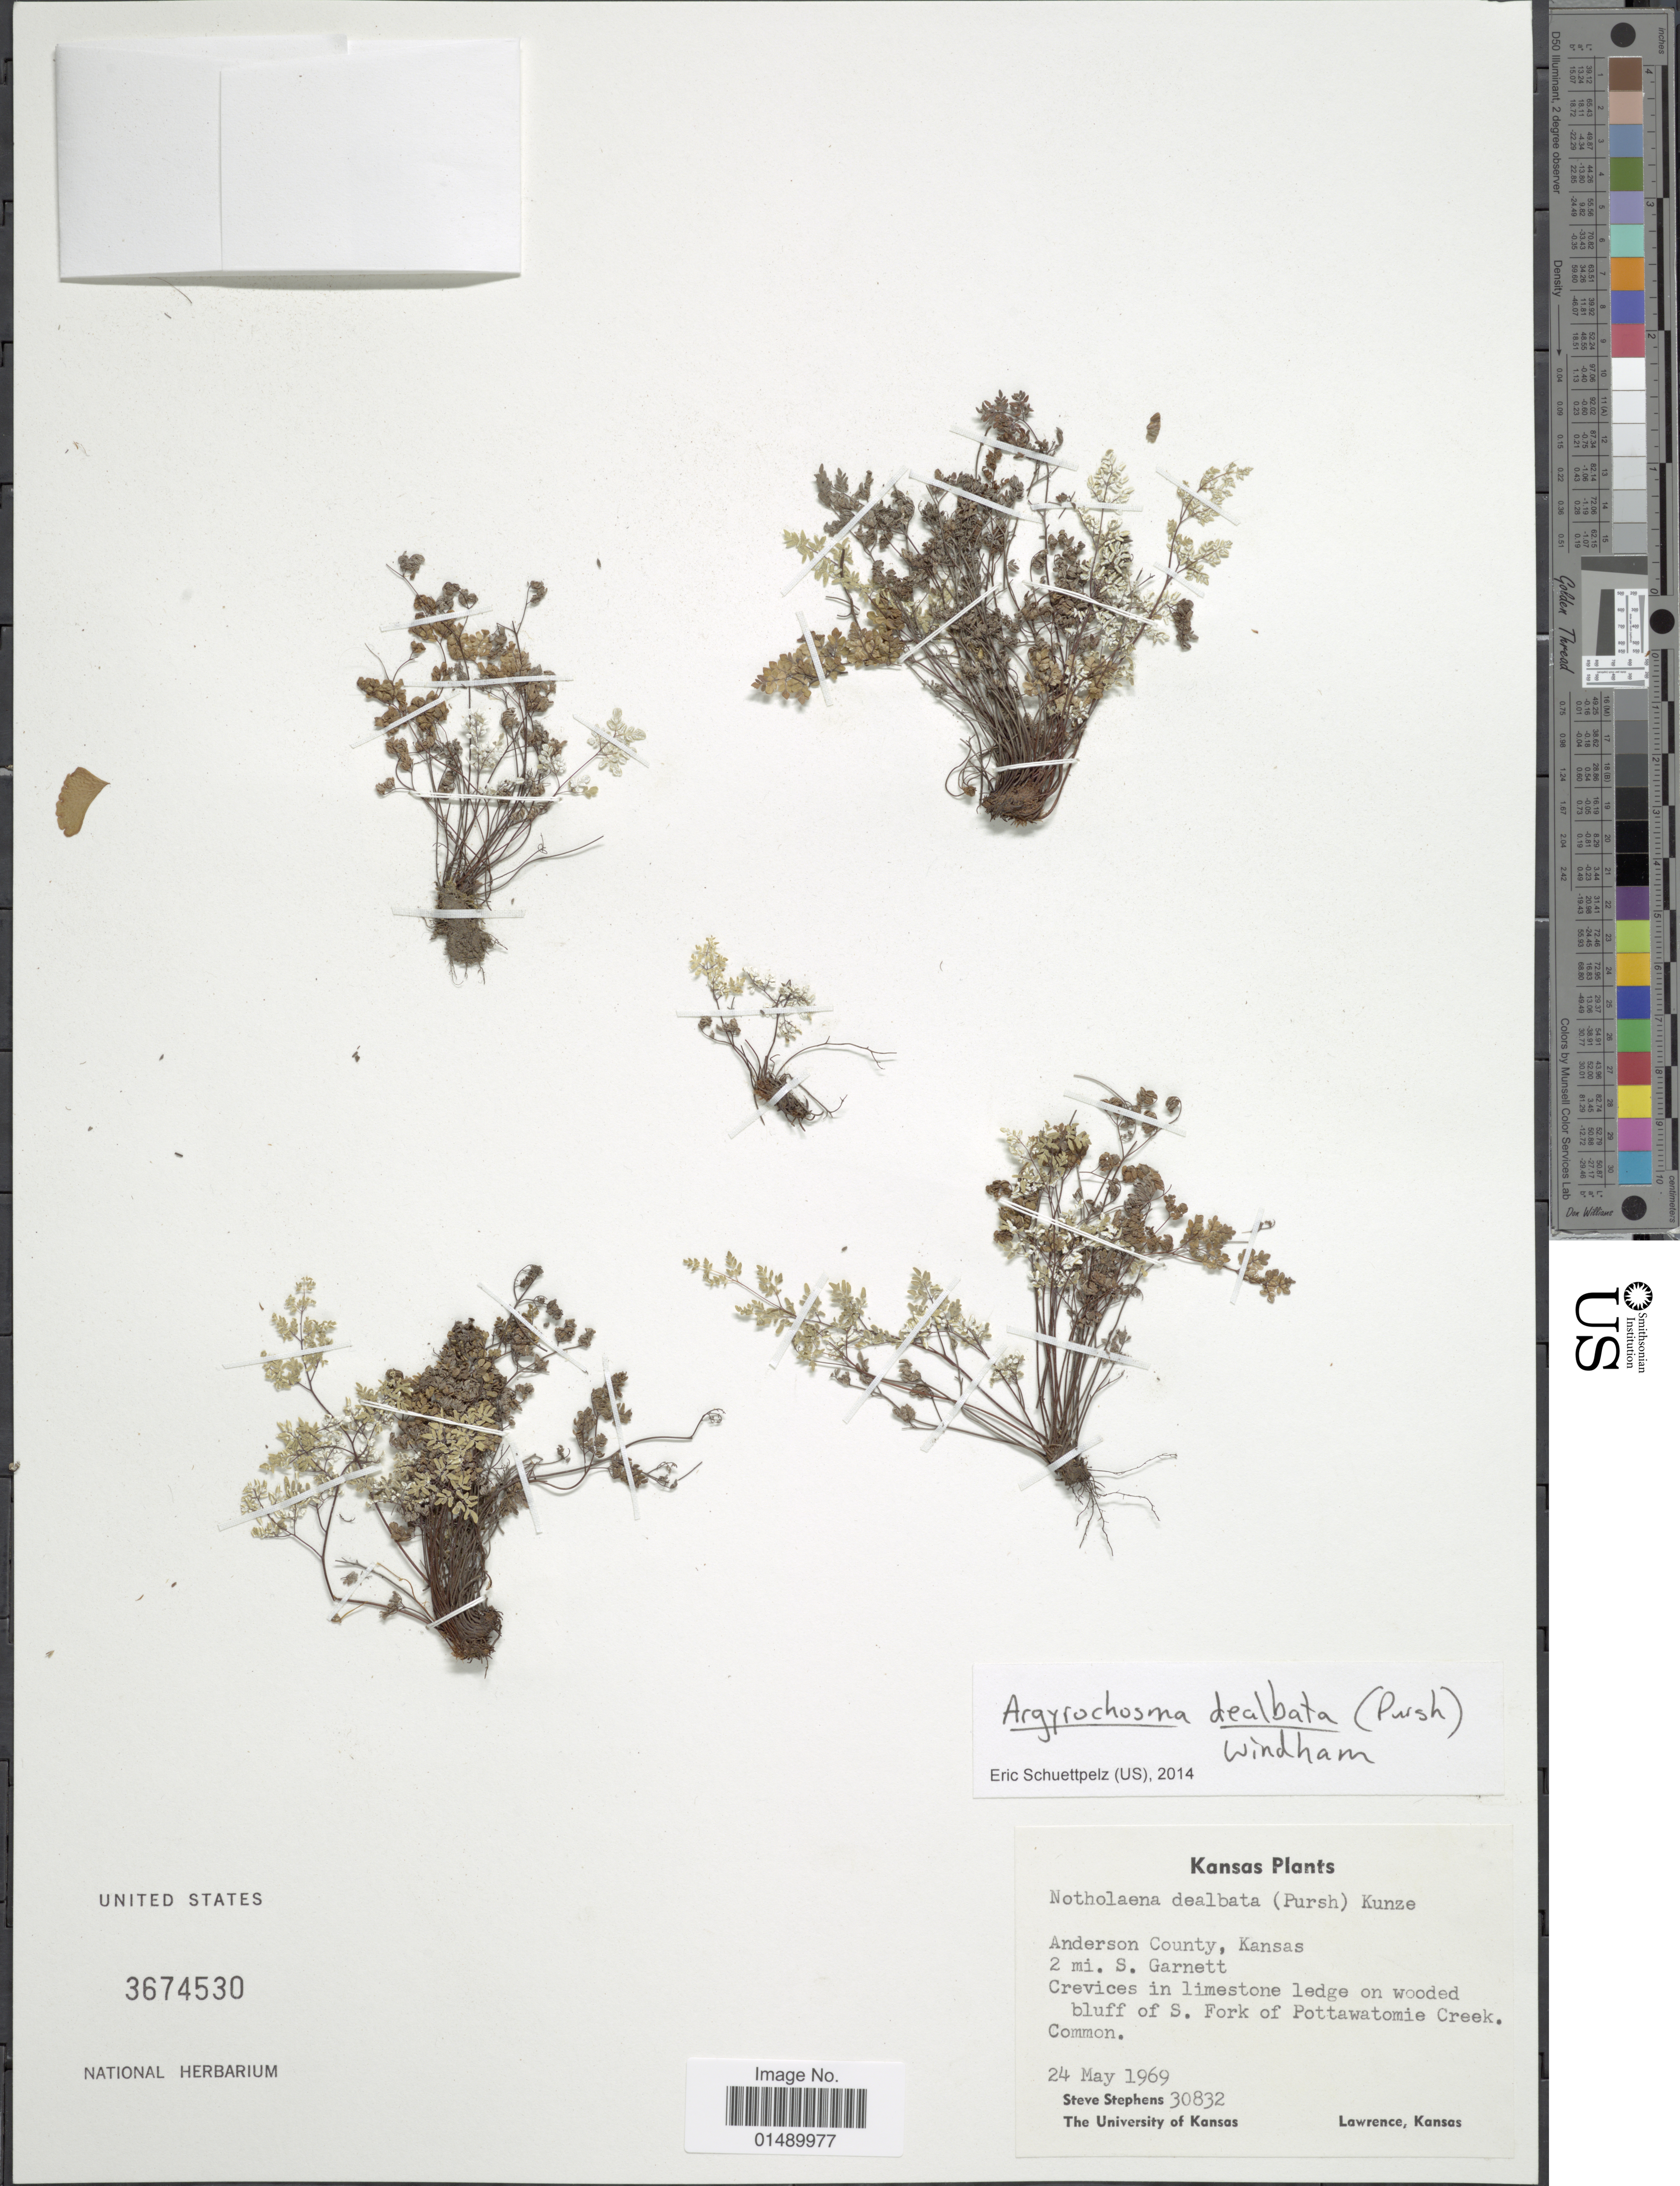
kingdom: Plantae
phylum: Tracheophyta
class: Polypodiopsida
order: Polypodiales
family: Pteridaceae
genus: Argyrochosma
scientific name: Argyrochosma dealbata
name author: (Pursh) Windham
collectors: S. Stephens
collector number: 30832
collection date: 1969-05-24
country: United States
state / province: Kansas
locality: Kansas, Anderson County, 2 mi. S. Garnett, Crevices in limestone ledge on wooded bluff of S. Fork of Pottawatomie Creek.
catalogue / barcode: US 3674530